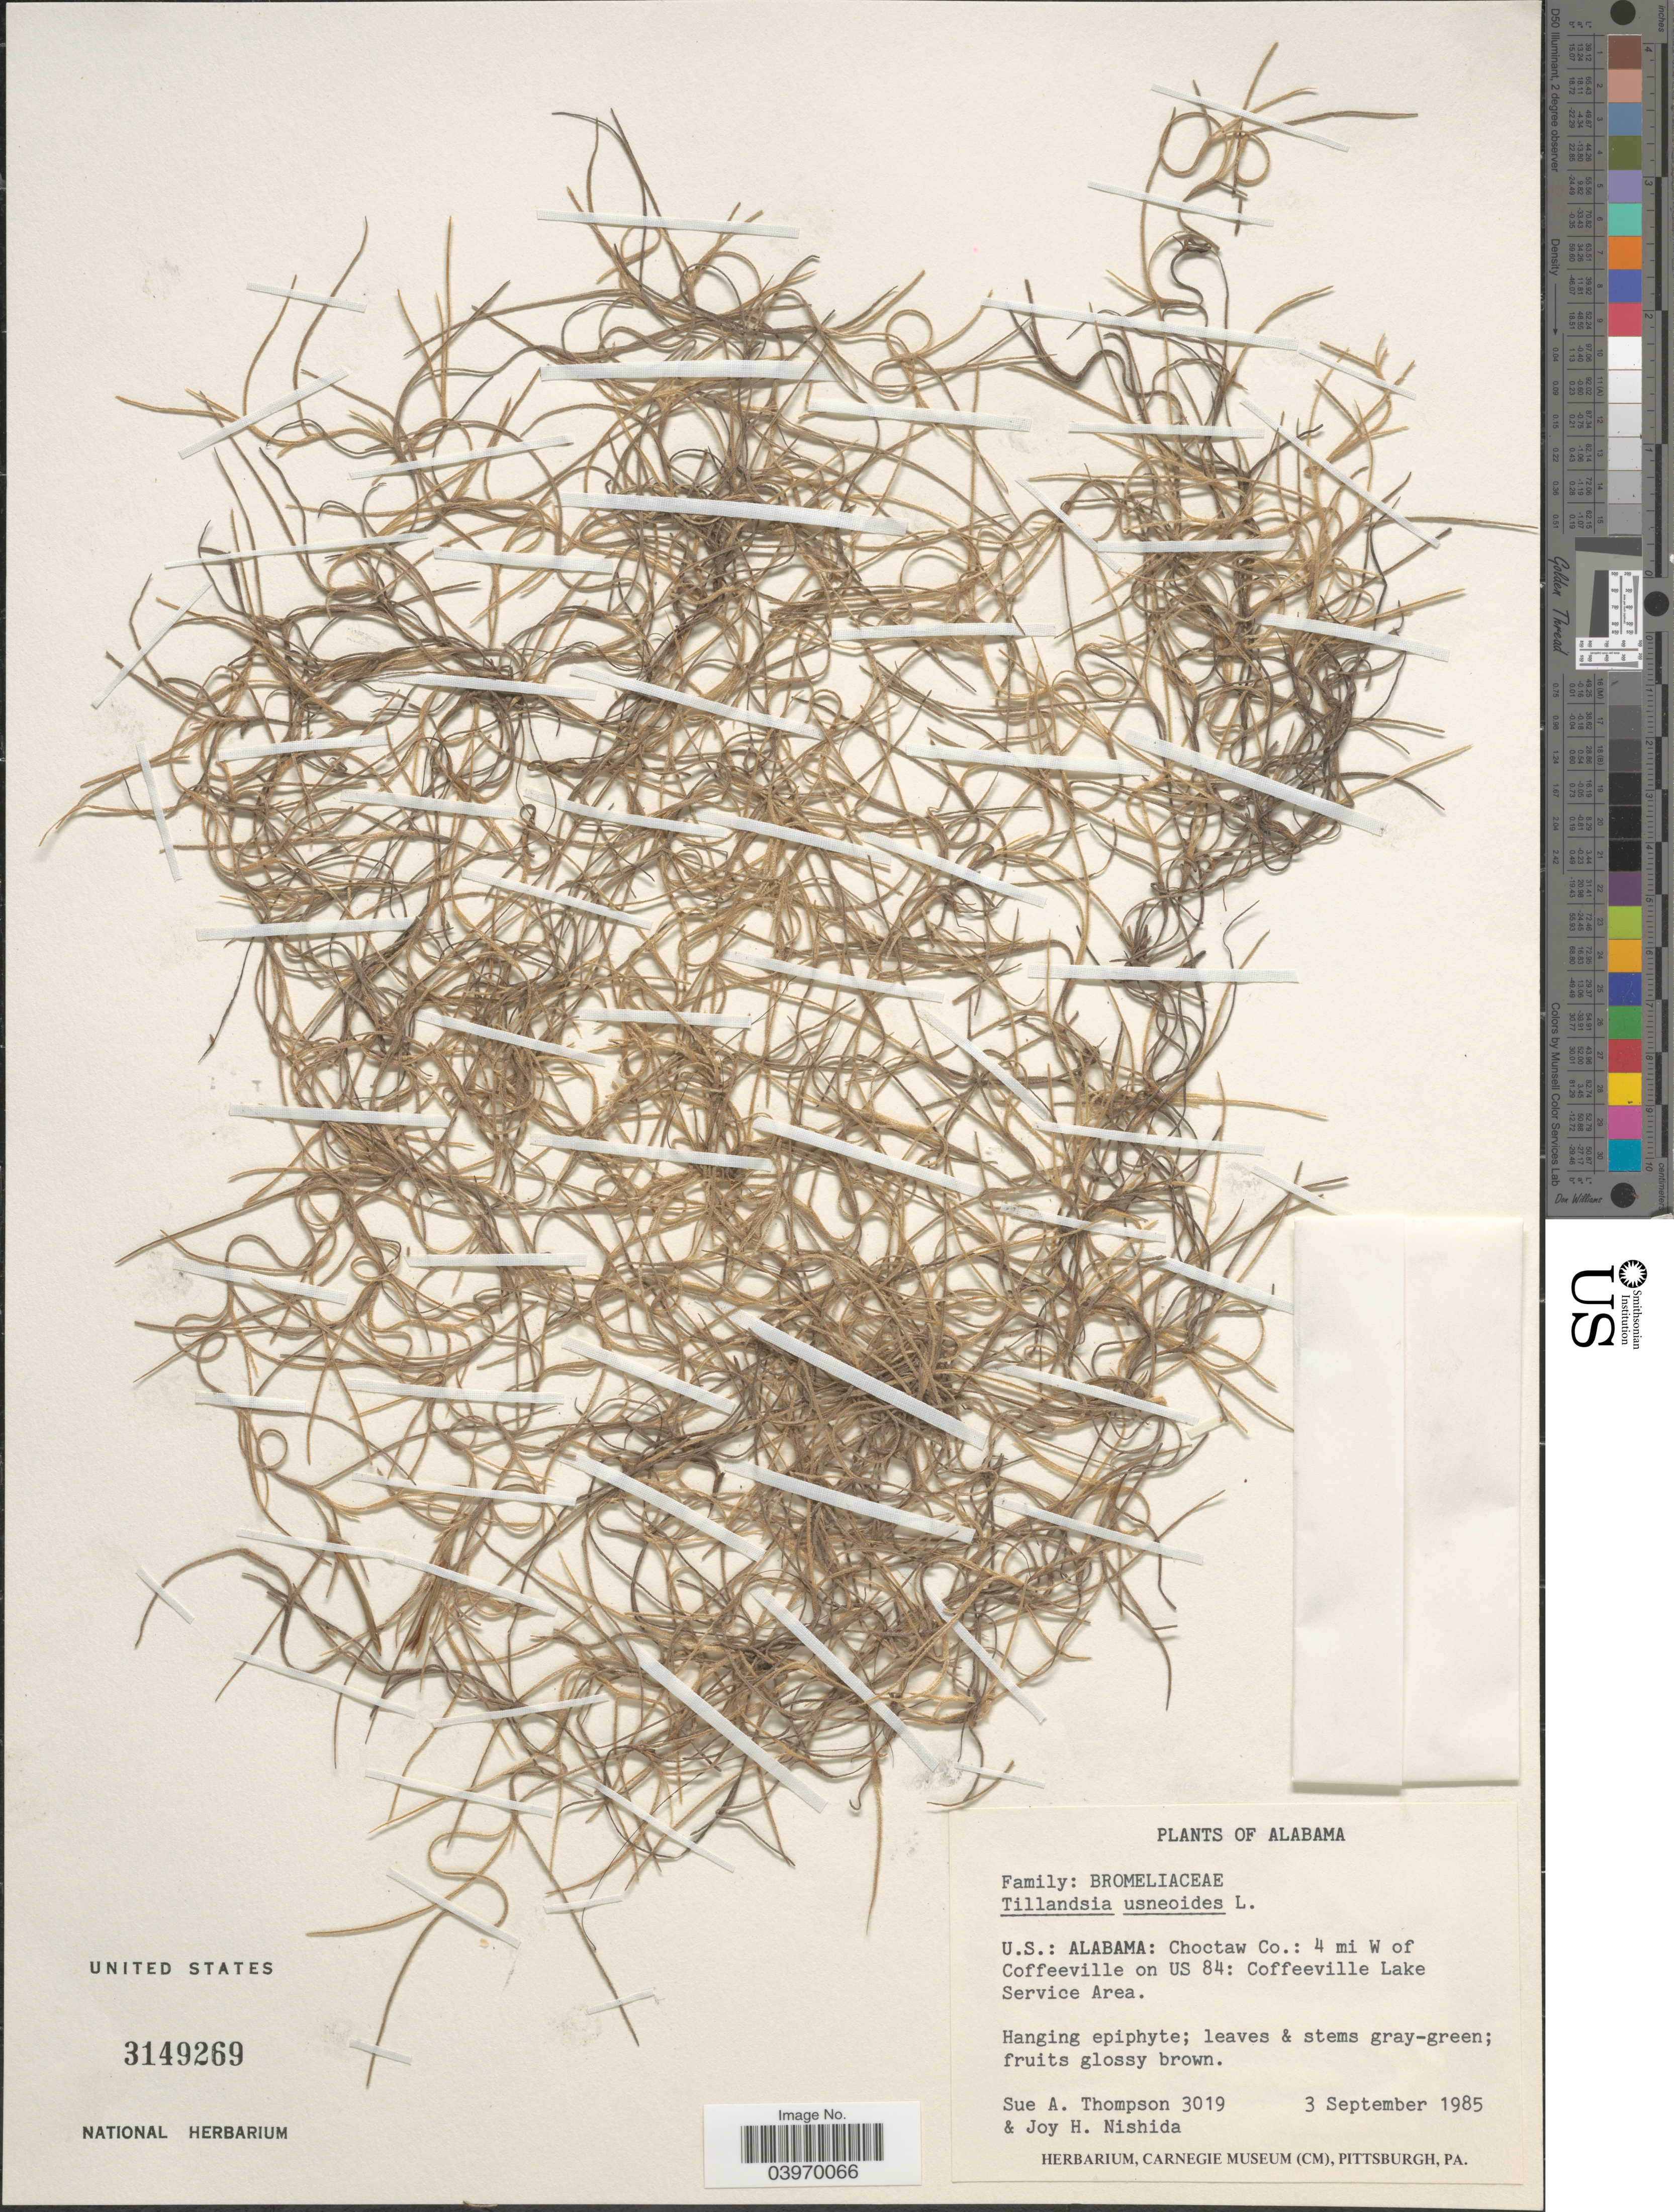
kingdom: Plantae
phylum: Tracheophyta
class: Liliopsida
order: Poales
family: Bromeliaceae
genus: Tillandsia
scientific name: Tillandsia usneoides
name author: (L.) L.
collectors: S. A. Thompson & J. Nishida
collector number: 3019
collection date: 1985-09-03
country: United States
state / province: Alabama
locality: Choctaw Co.: 4 mi W of Coffeeville on US 84: Coffeeville Lake Service Area.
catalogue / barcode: US 3149269